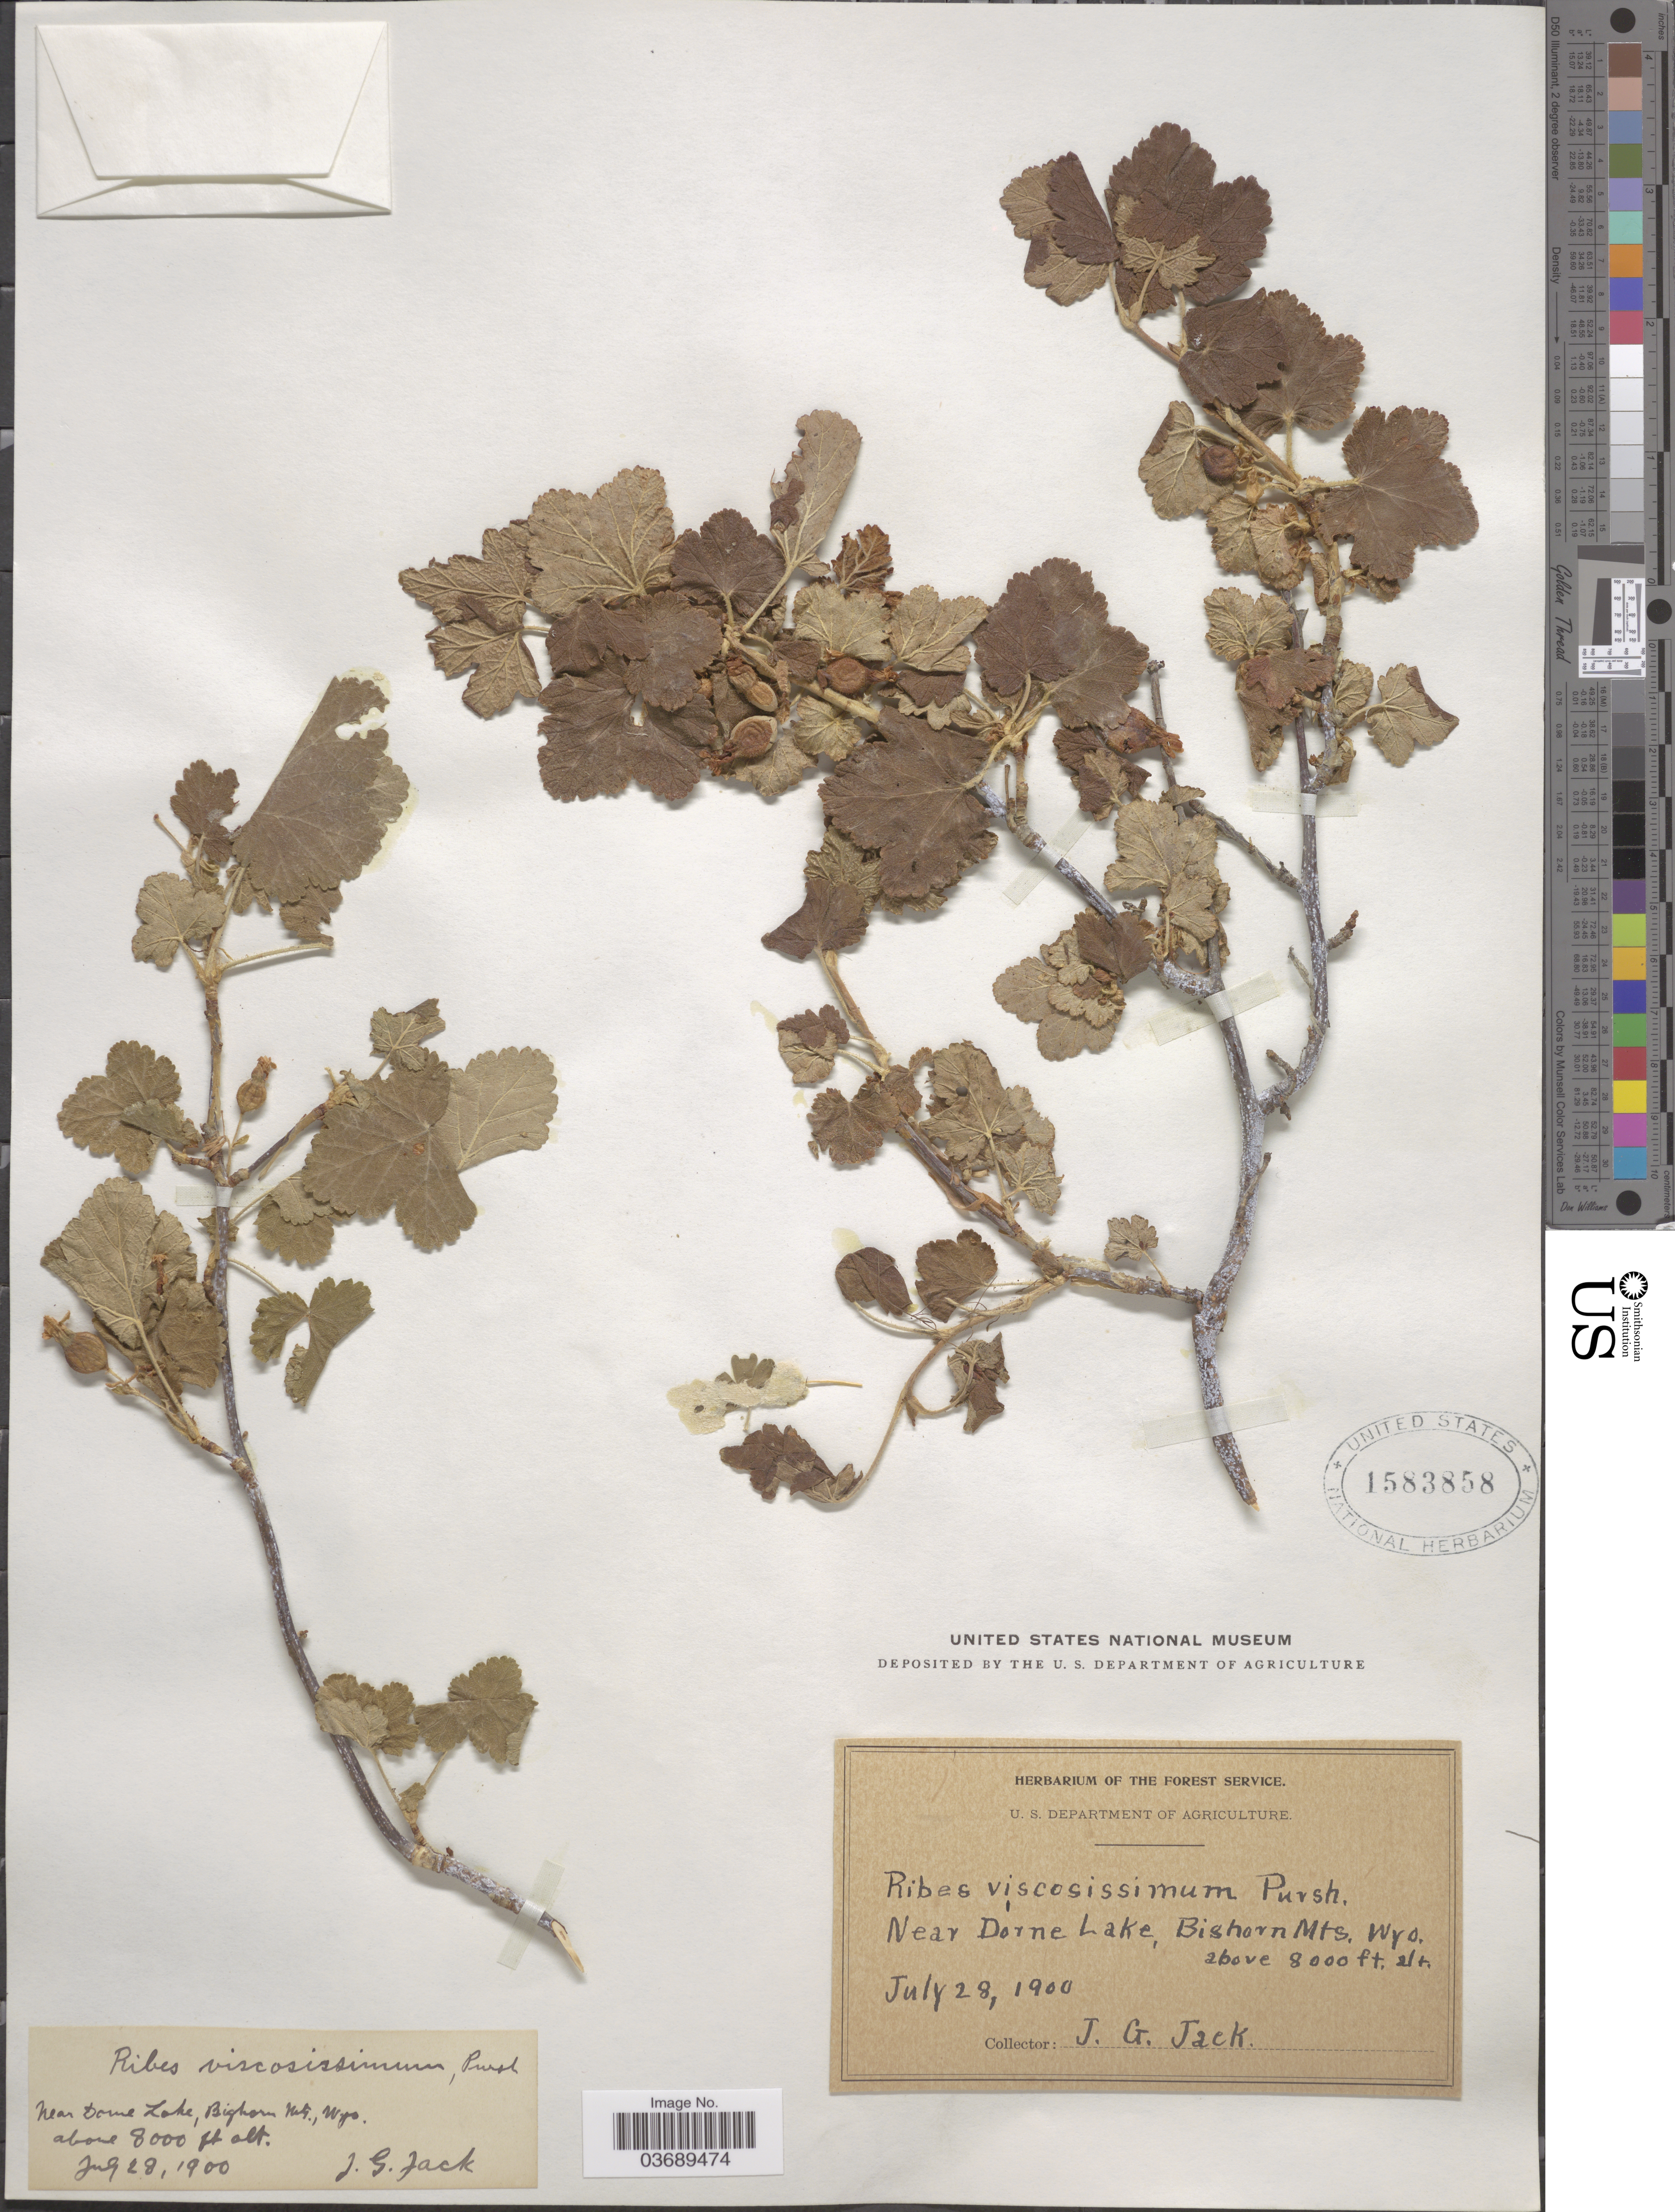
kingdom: Plantae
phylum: Tracheophyta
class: Magnoliopsida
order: Saxifragales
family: Grossulariaceae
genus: Ribes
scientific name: Ribes viscosissimum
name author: Pursh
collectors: J. G. Jack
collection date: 1900-07-28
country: United States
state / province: Wyoming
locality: Near Dorne Lake, Bighorn Mts.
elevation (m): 2438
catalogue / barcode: US 1583858